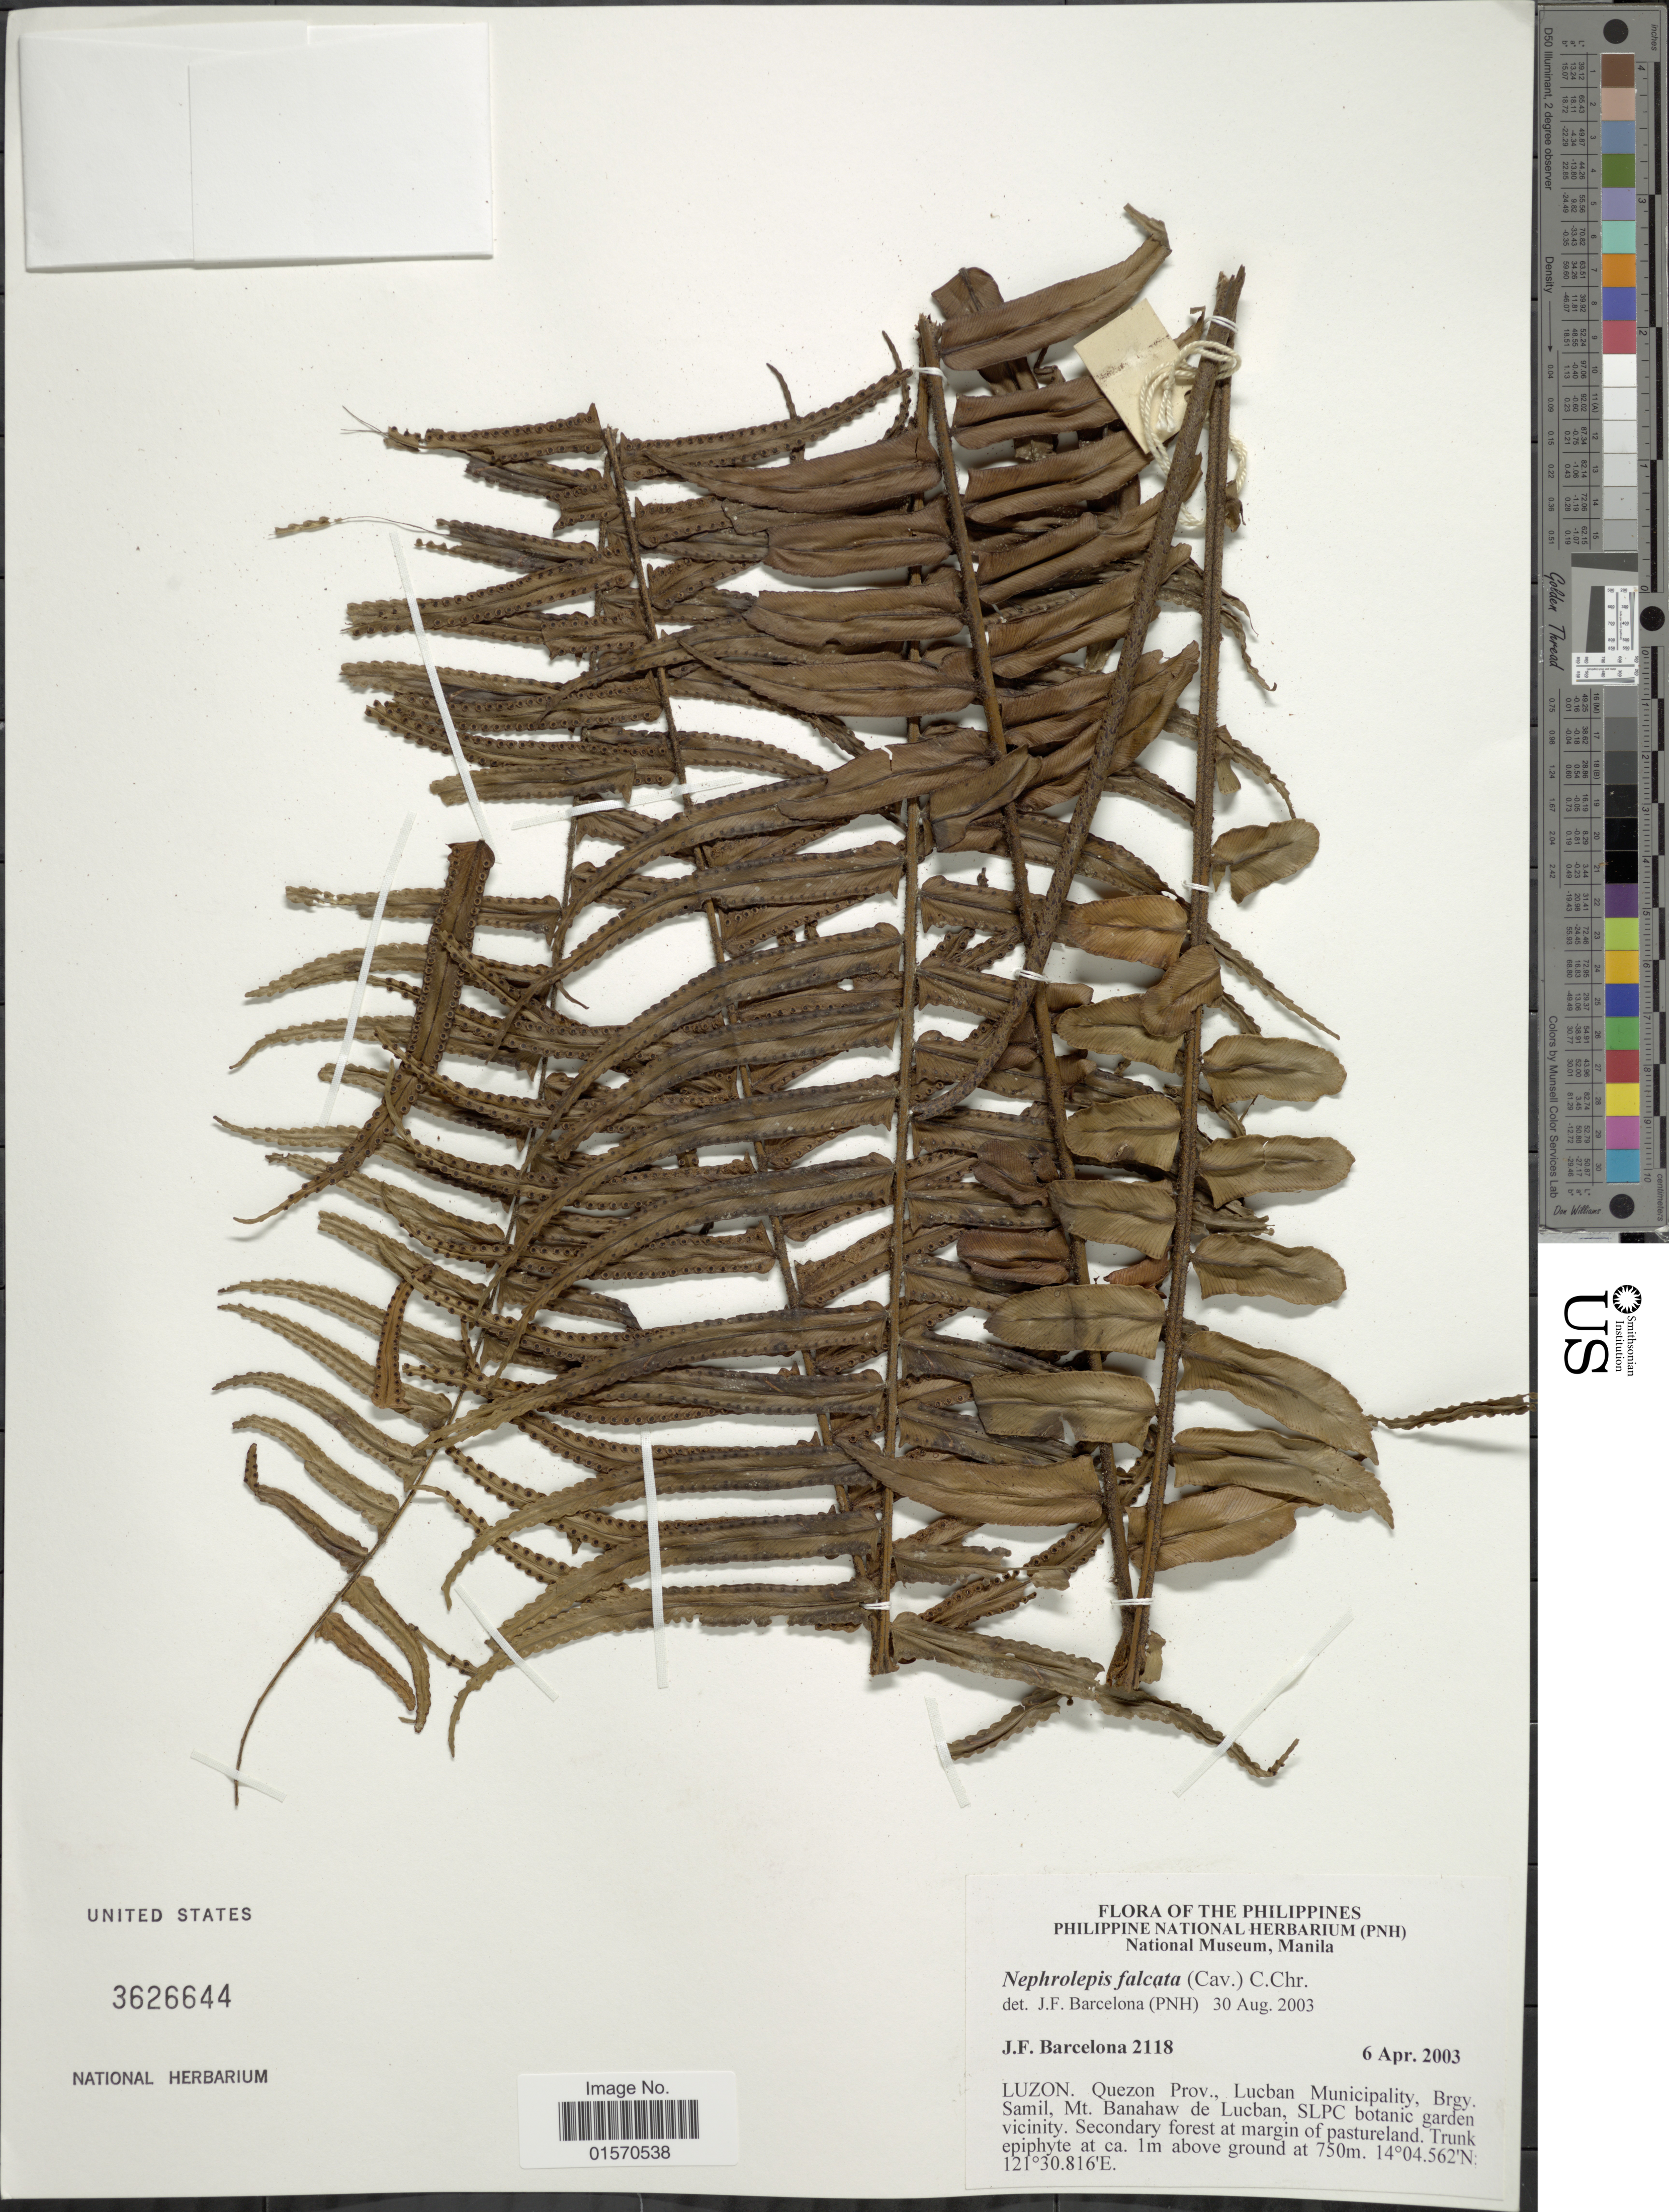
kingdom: Plantae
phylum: Tracheophyta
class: Polypodiopsida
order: Polypodiales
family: Nephrolepidaceae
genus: Nephrolepis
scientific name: Nephrolepis falcata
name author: (Cav.) C. Chr.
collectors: J. F. Barcelona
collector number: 2118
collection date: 2003-04-06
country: Philippines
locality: Luzon. Quezon Prov., Lucban Municipality, Brgy. Samil, Mt. Banahaw de Lucban, SLPC botanic garden vicinity. Secondary forest at margin of pastureland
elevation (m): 750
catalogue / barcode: US 3626644